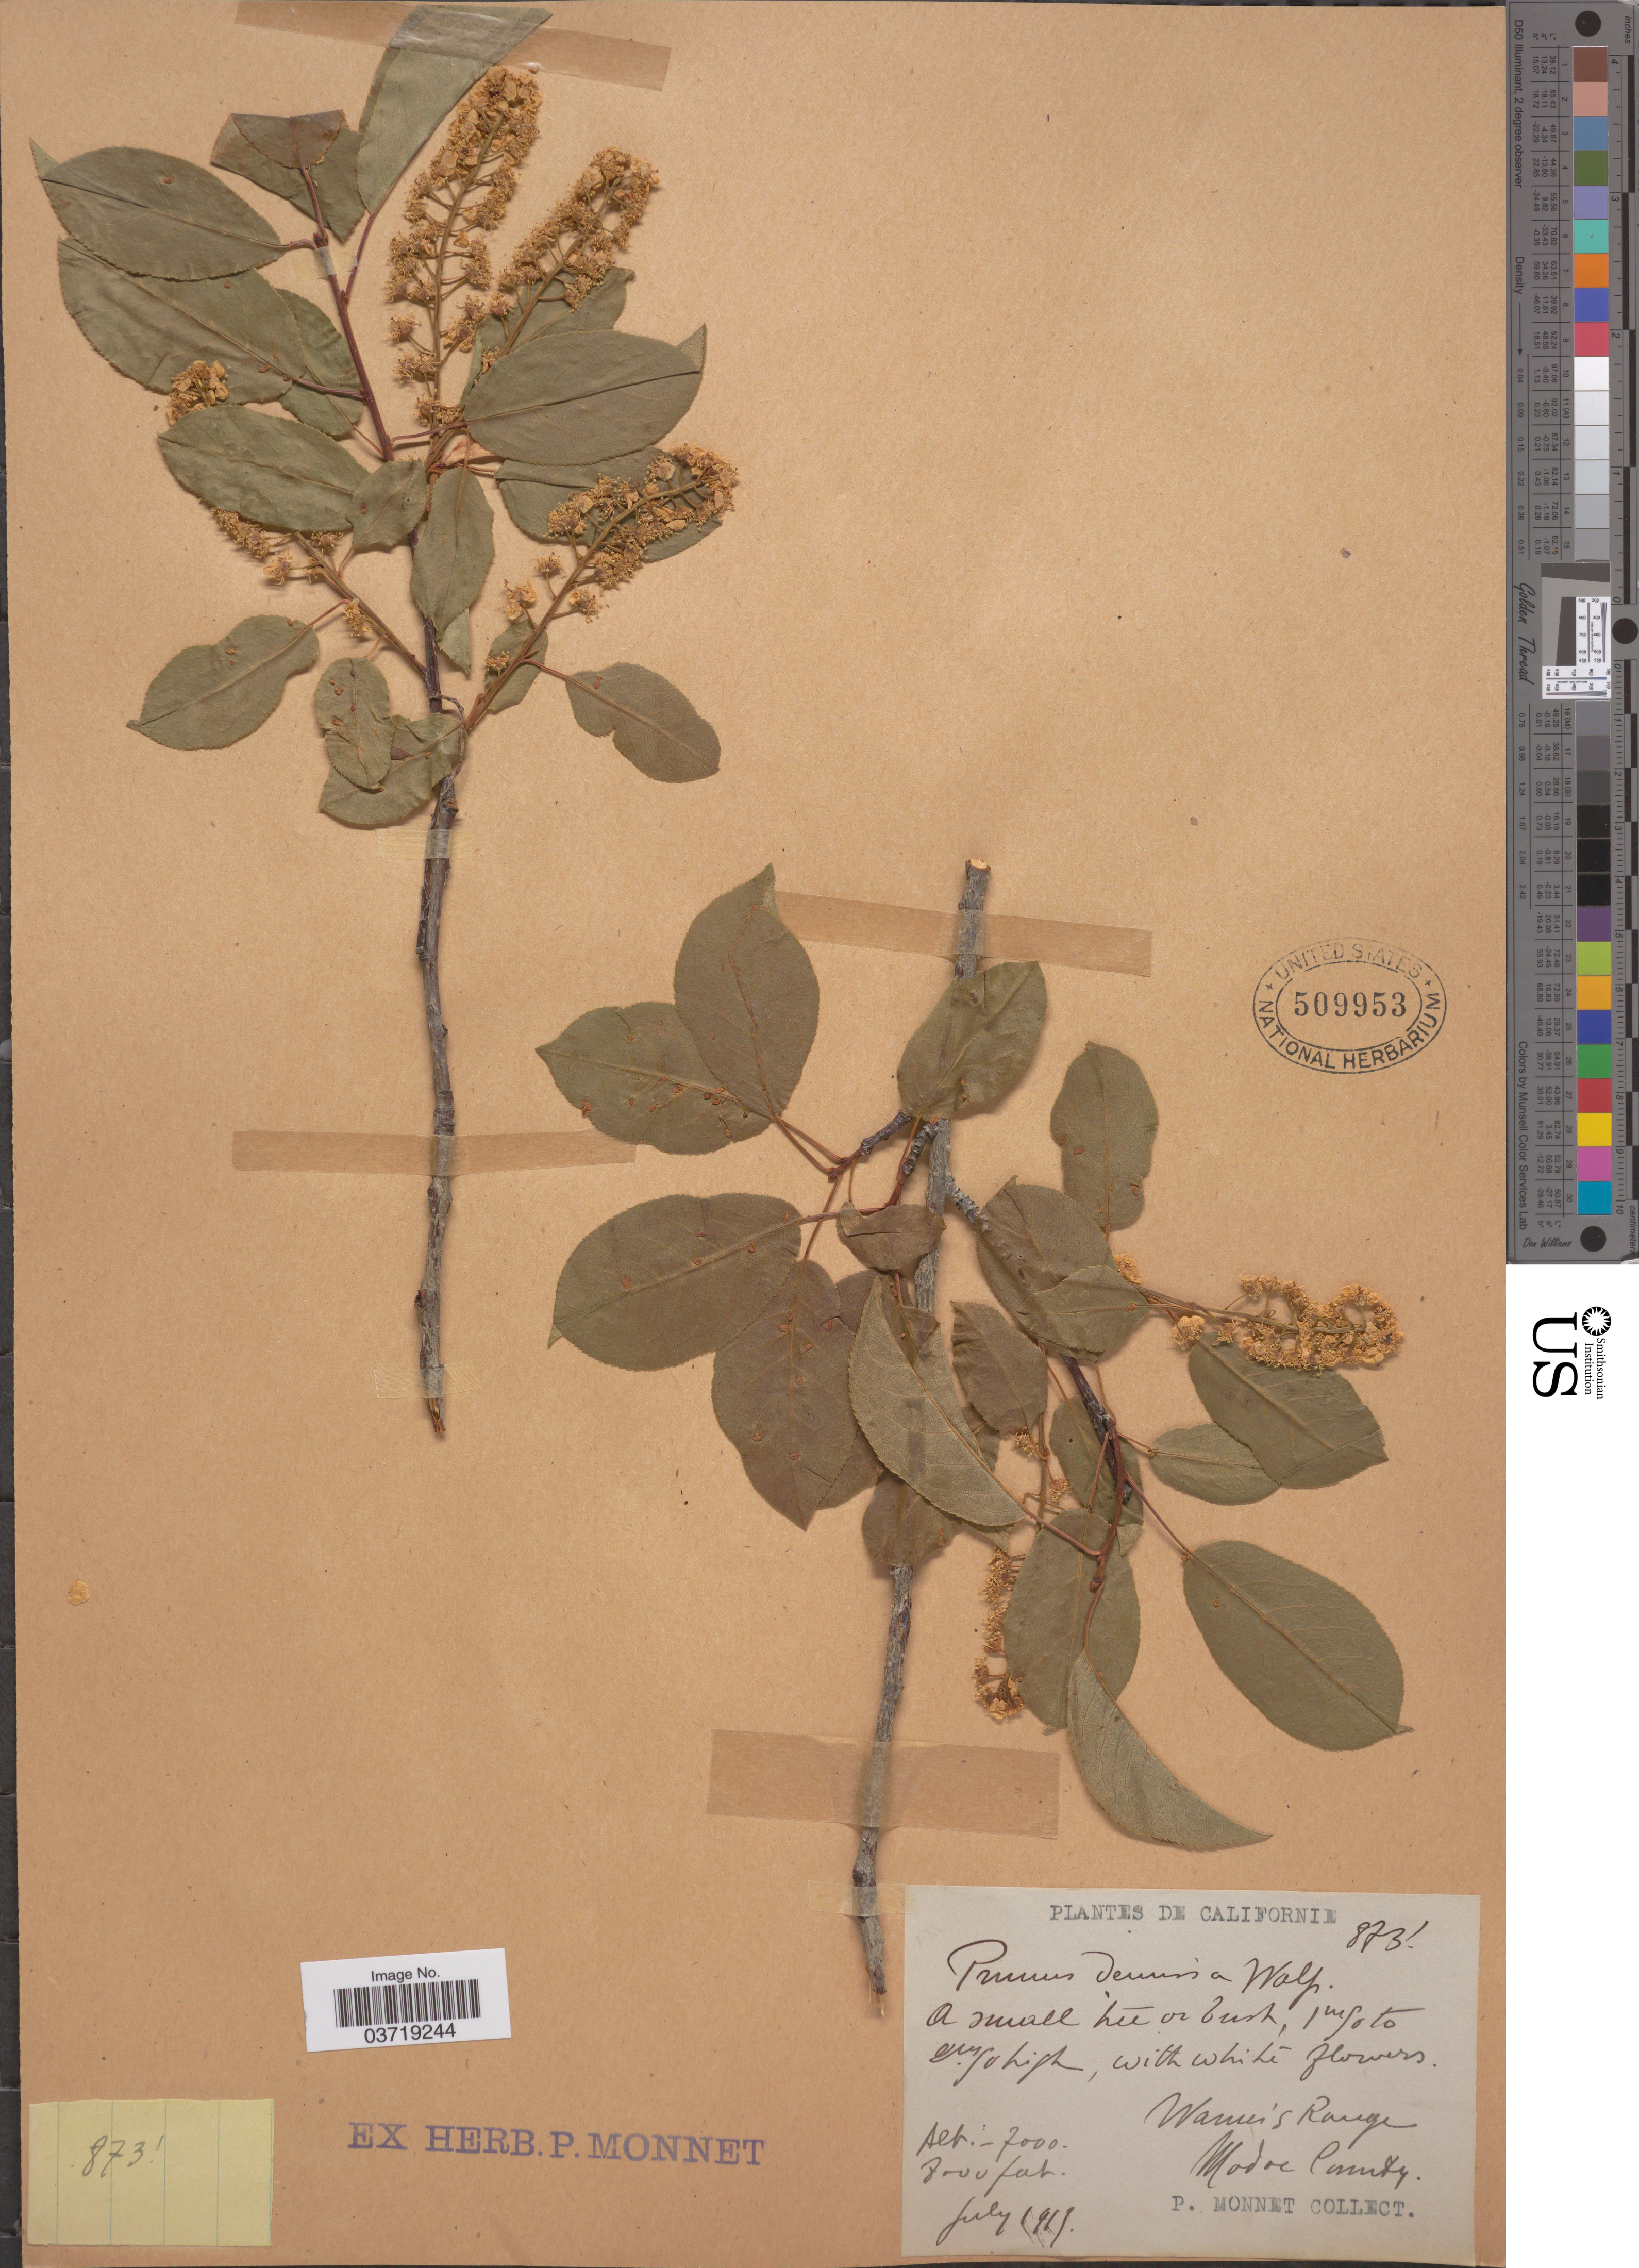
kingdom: Plantae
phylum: Tracheophyta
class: Magnoliopsida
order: Rosales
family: Rosaceae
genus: Prunus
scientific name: Prunus virginiana var. demissa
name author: (Nutt.) Torr.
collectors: P. Monnet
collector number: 8731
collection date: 1915-07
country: United States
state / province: California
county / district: Modoc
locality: Warner's Range. Modoc County.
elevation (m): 2134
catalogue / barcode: US 509953